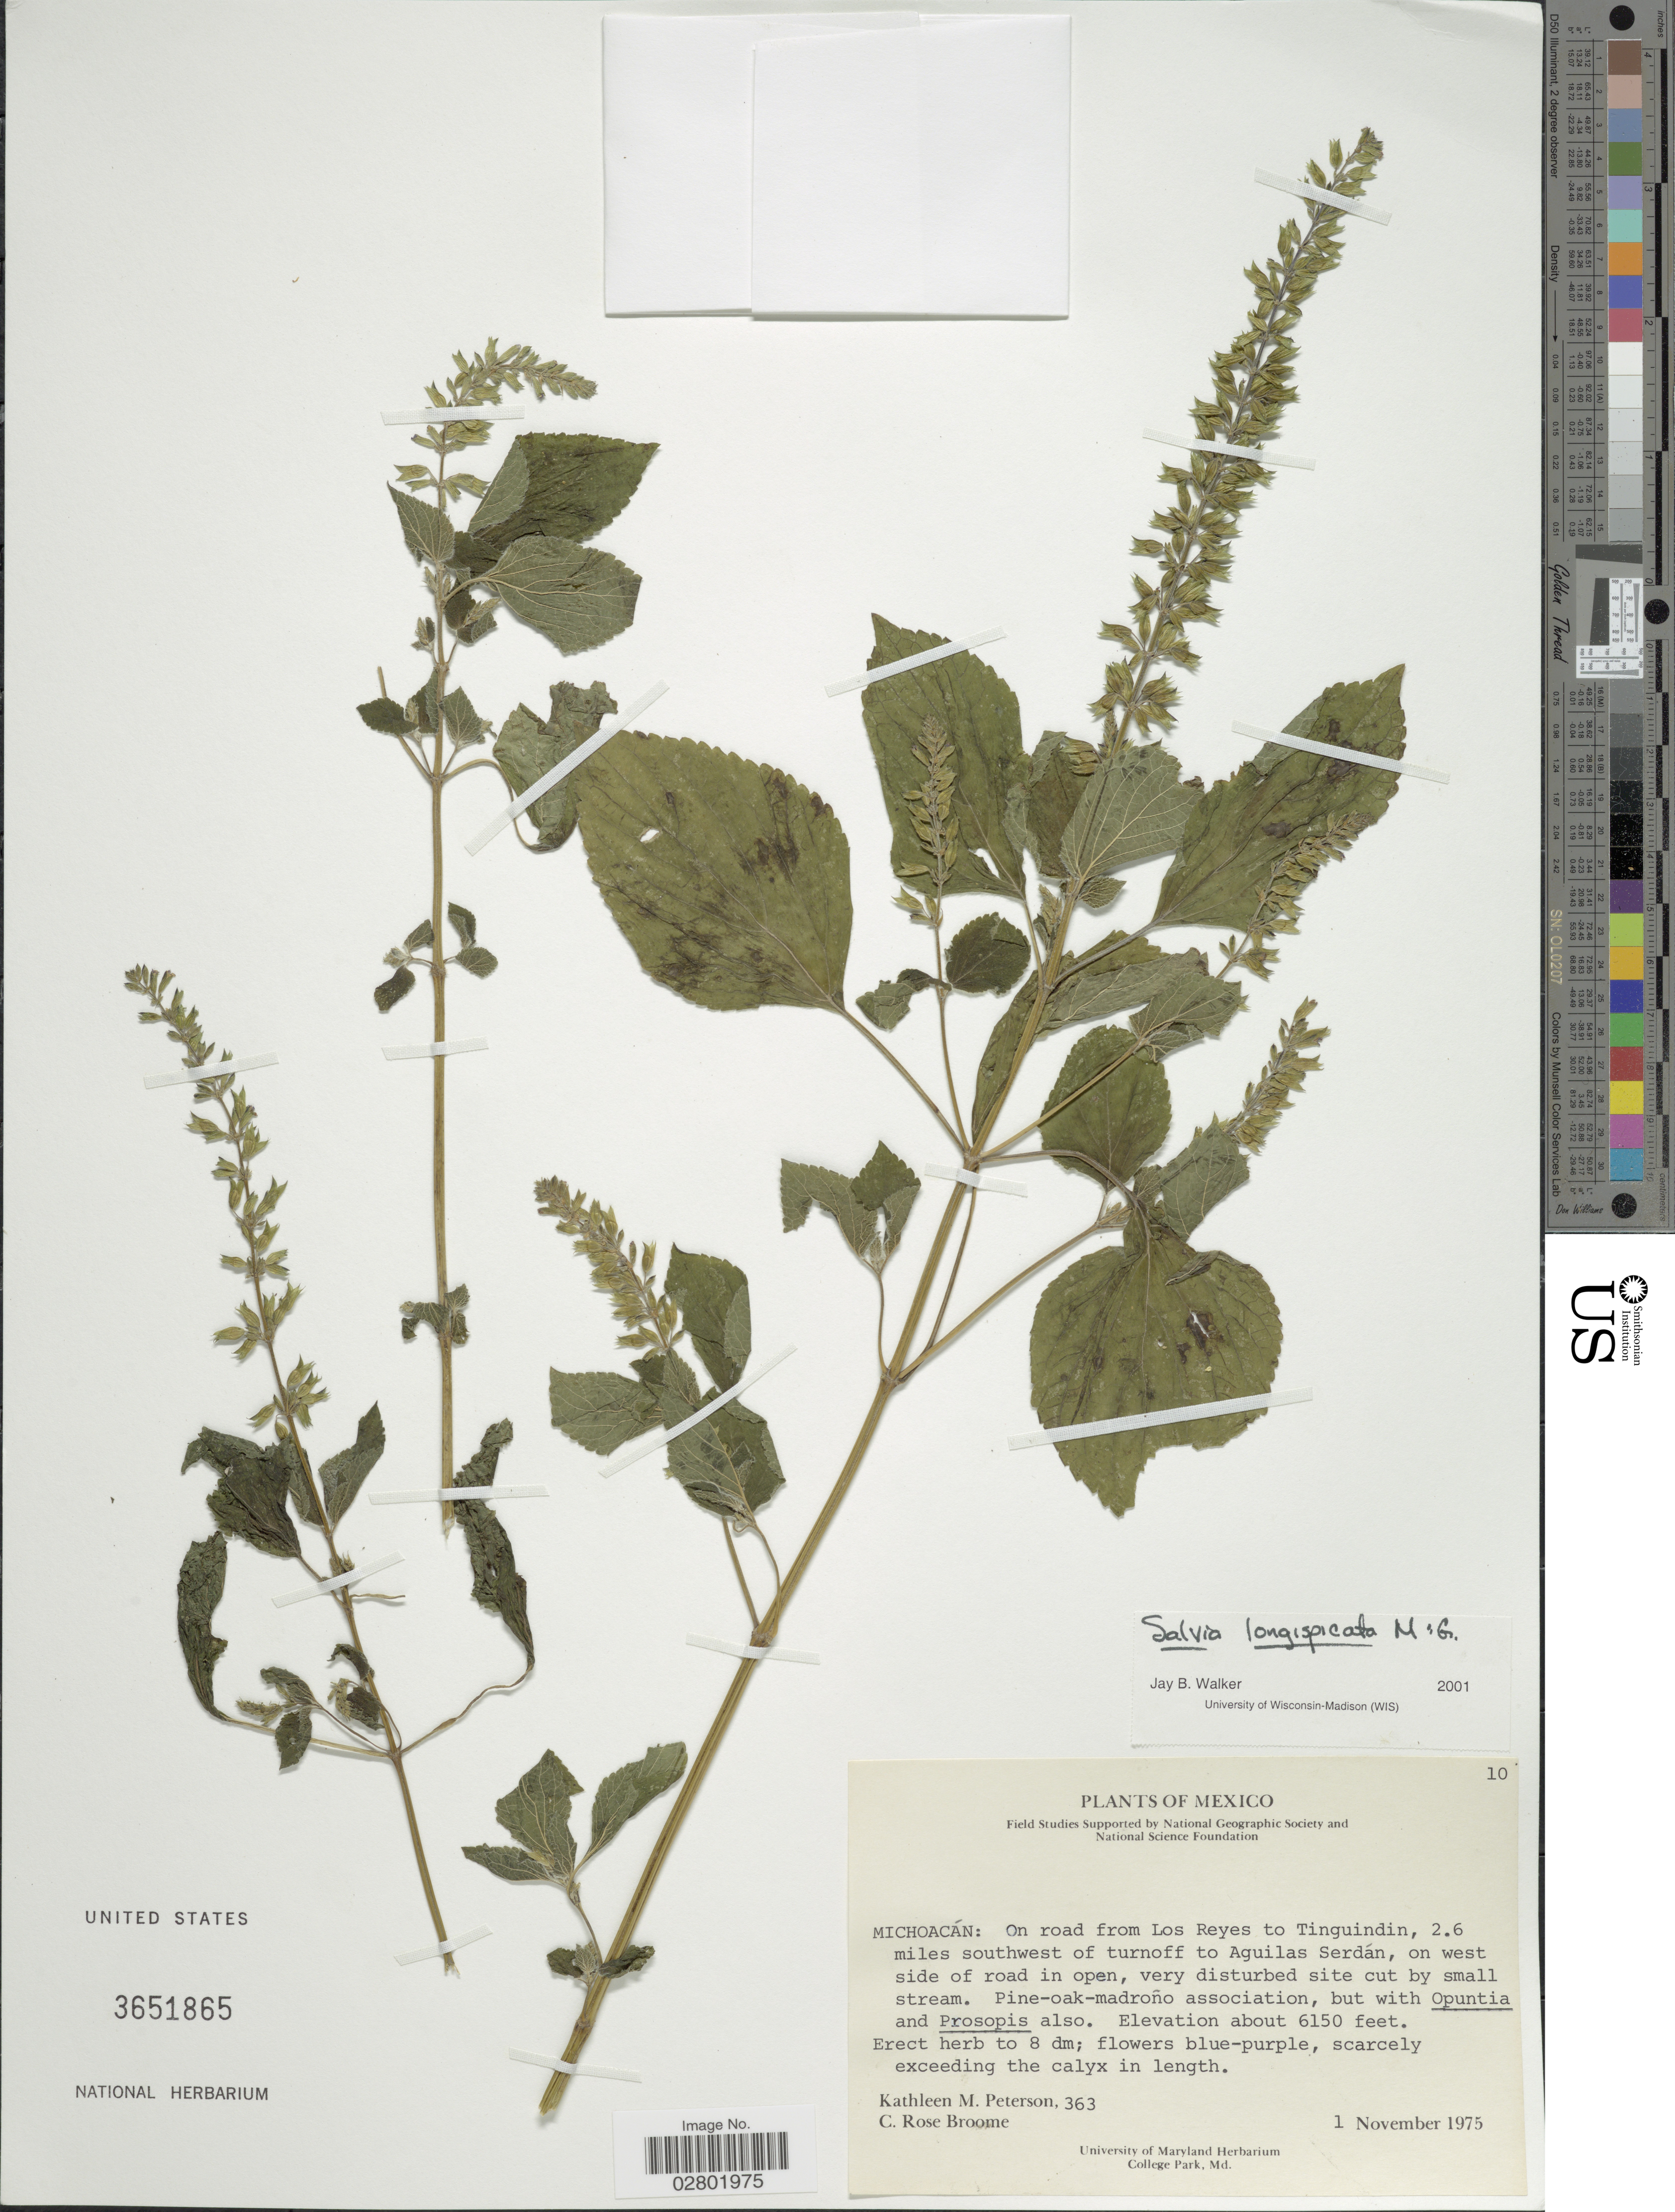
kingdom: Plantae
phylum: Tracheophyta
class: Magnoliopsida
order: Lamiales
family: Lamiaceae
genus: Salvia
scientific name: Salvia longispicata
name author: M. Martens & Galeotti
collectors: K. Peterson & C. R. Broome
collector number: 363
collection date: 1975-11-01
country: Mexico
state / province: Michoacán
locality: On road from Los Reyes to Tinguindin, 2.6 miles southwest of turnoff to Aguilas Serdán, on west side of road.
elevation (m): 1875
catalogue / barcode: US 3651865